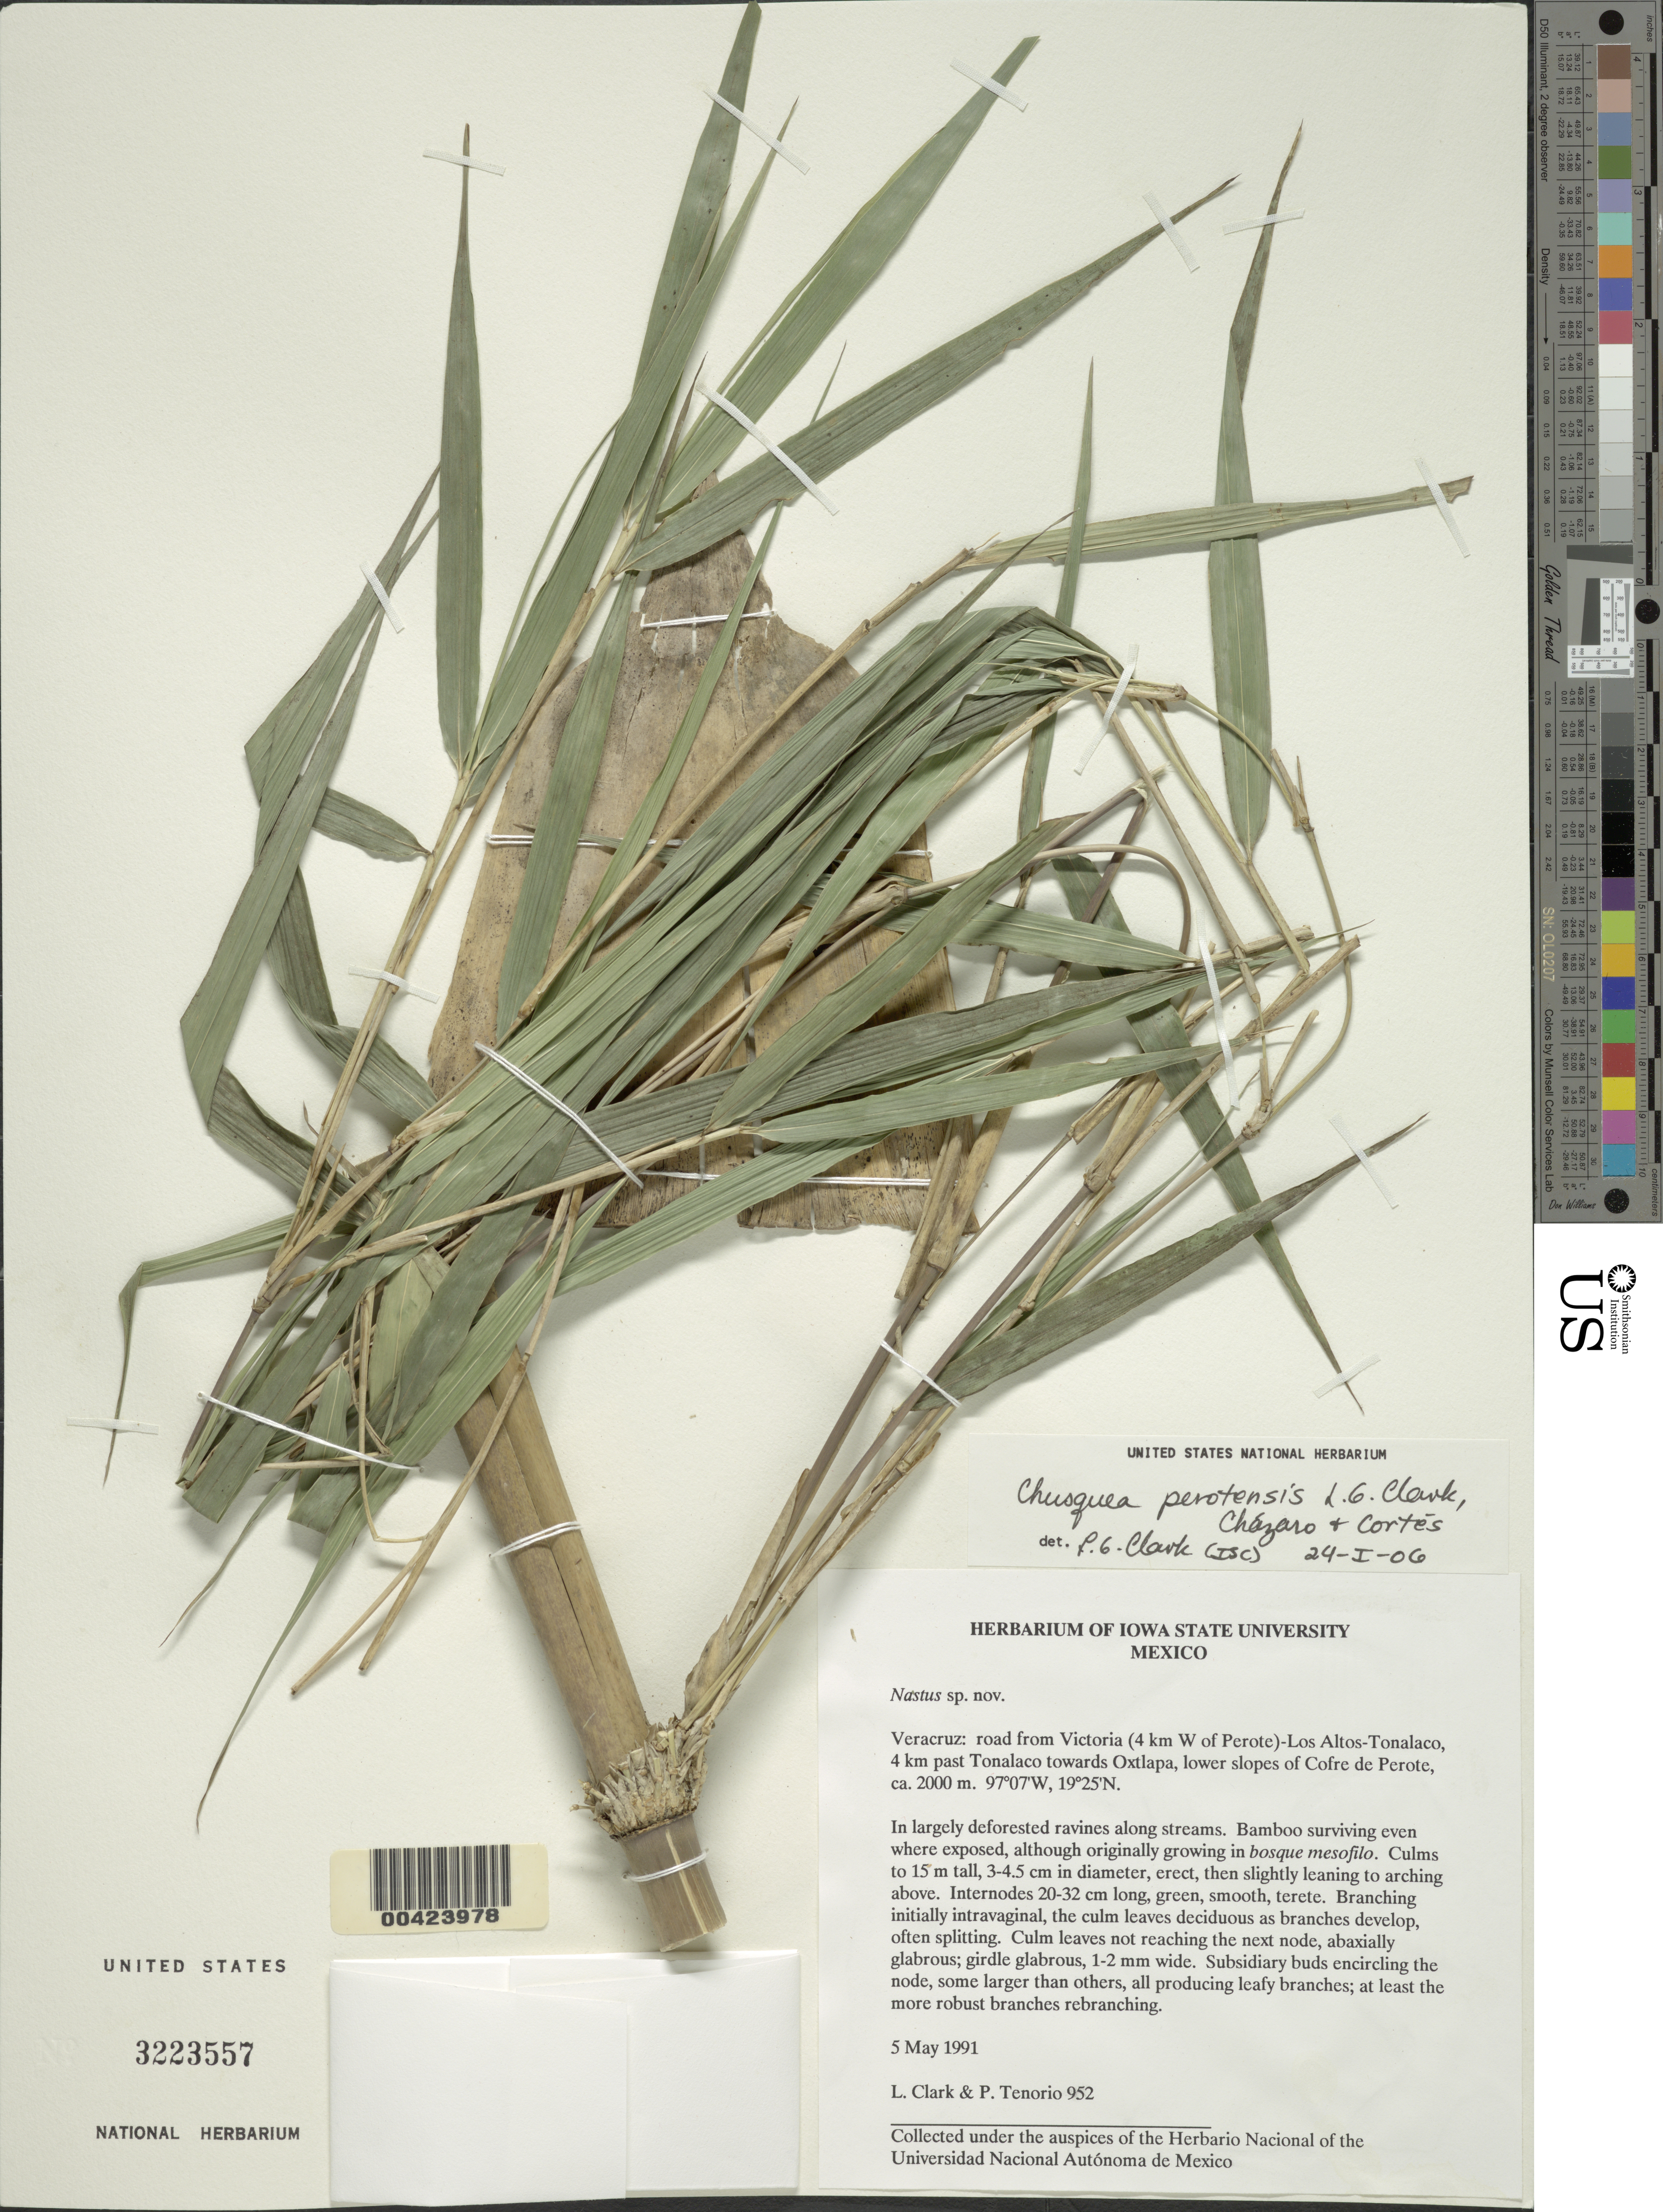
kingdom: Plantae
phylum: Tracheophyta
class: Liliopsida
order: Poales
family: Poaceae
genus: Chusquea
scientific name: Chusquea perotensis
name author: L.G. Clark et al.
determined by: Clark, Lynn G., (ISC), Iowa State University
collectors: L. G. Clark & P. Tenorio L.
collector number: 952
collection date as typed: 05 May 1991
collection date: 1991-05-05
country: Mexico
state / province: Veracruz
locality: Cofre de Perote; road Victoria ( 4 km W of Perote) - Los Altos - Tonalaco, 4 km past Tonalaco towards Oxtlapa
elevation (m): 2000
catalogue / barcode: US 3223557